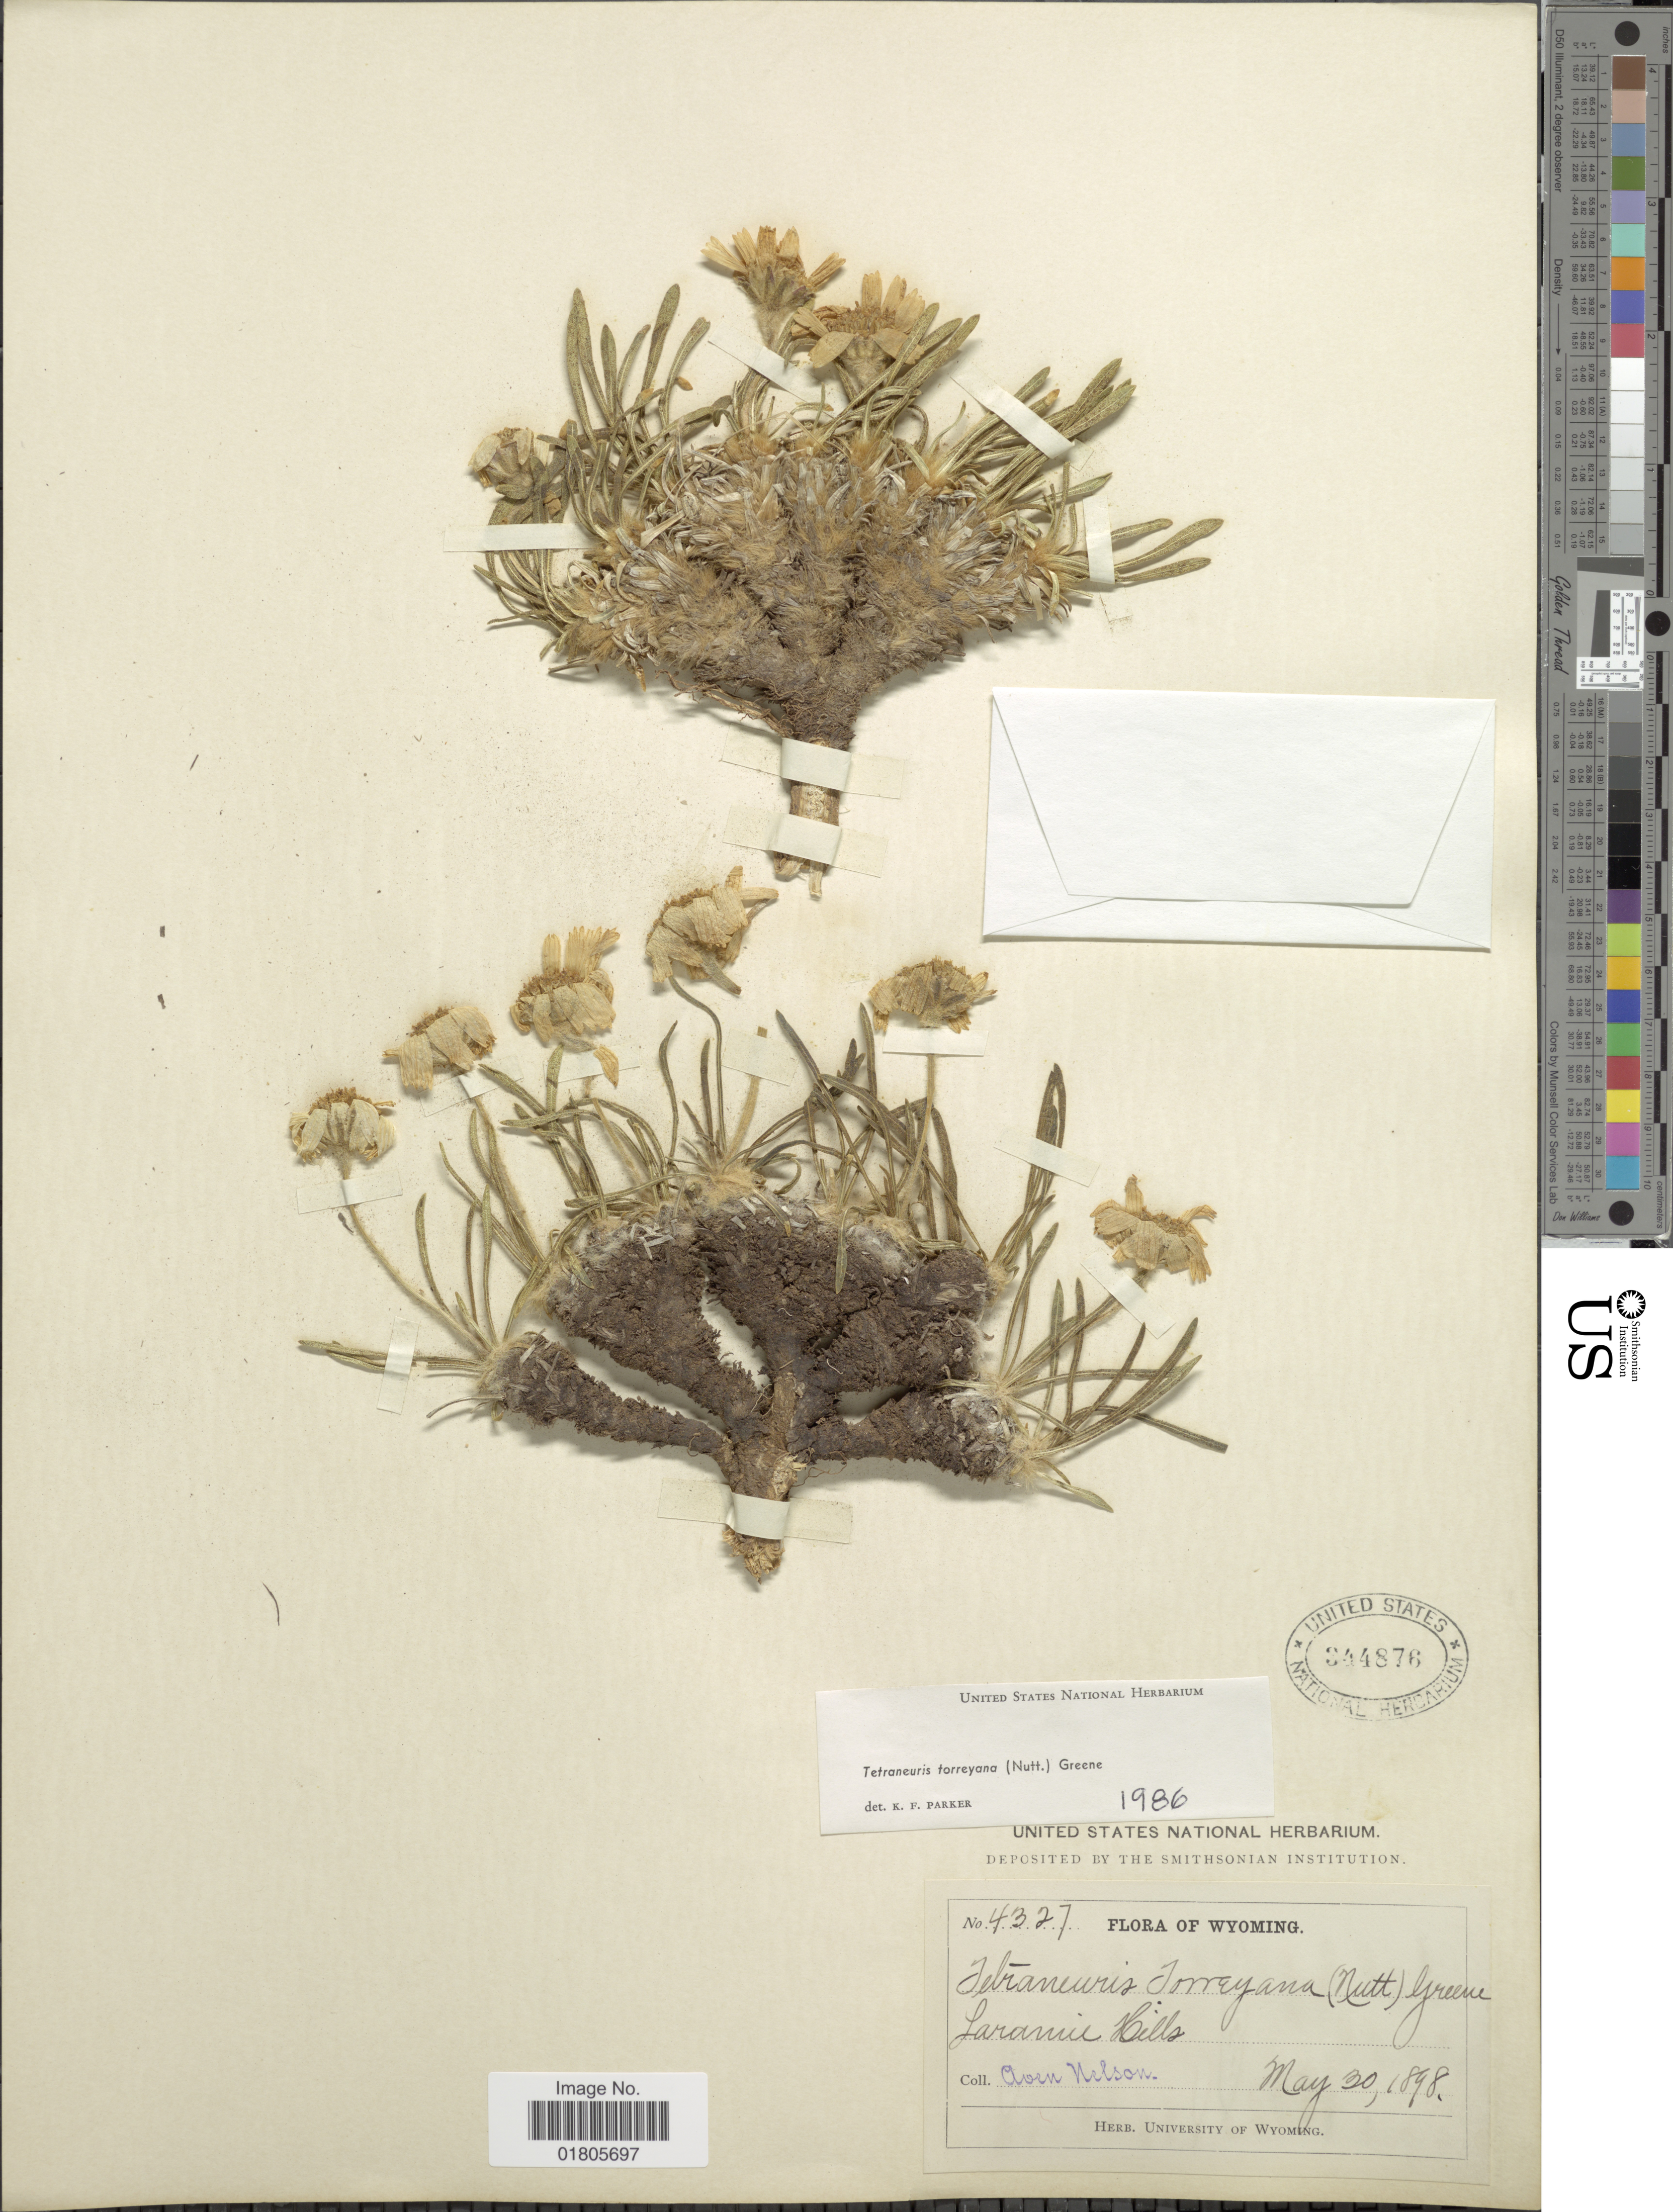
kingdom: Plantae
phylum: Tracheophyta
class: Magnoliopsida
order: Asterales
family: Asteraceae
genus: Actinea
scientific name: Actinea torreyana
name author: (Nutt.) J.F. Macbr.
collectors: A. Nelson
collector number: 4327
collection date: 1898-05-30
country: United States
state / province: Wyoming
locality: Laramie Hills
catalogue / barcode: US 344876